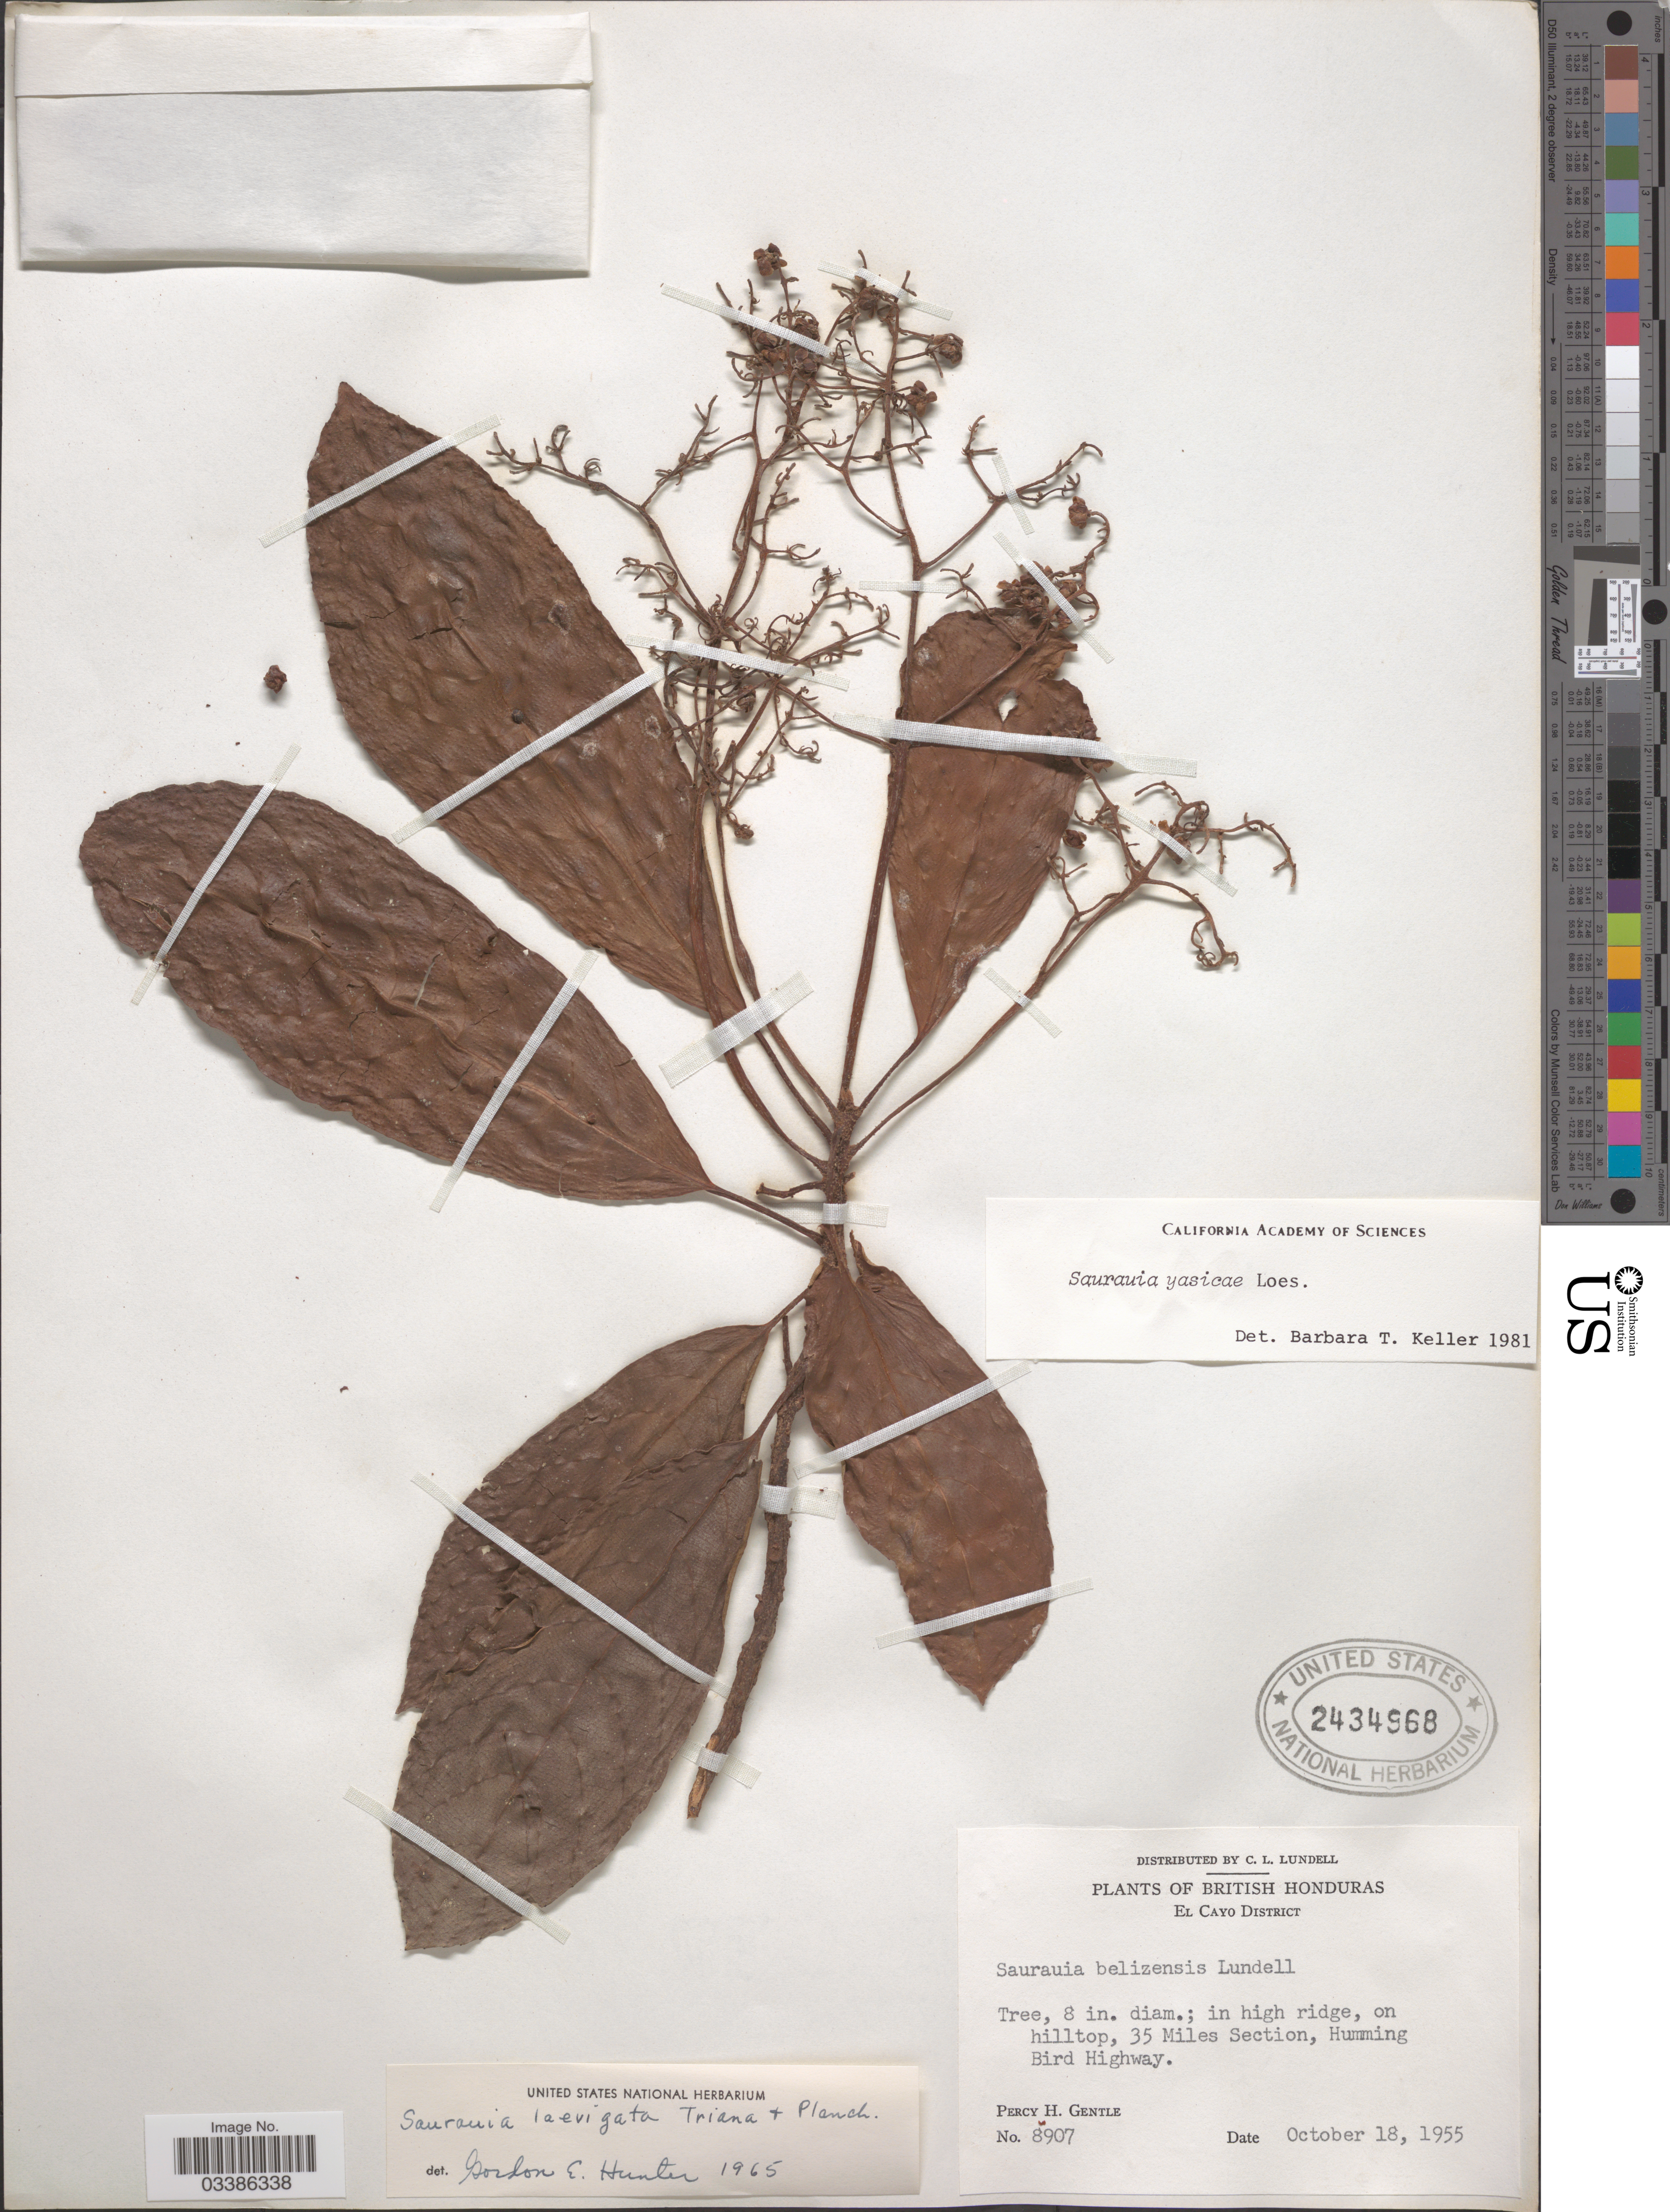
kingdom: Plantae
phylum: Tracheophyta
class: Magnoliopsida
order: Ericales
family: Actinidiaceae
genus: Saurauia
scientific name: Saurauia yasicae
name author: Loes.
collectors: P. H. Gentle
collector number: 8907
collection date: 1955-10-18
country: Belize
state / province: Cayo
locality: British Honduras. El Cayo District. In high ridge, on hilltop, 35 Miles Section, Humming Bird Highway.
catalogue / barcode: US 2434968